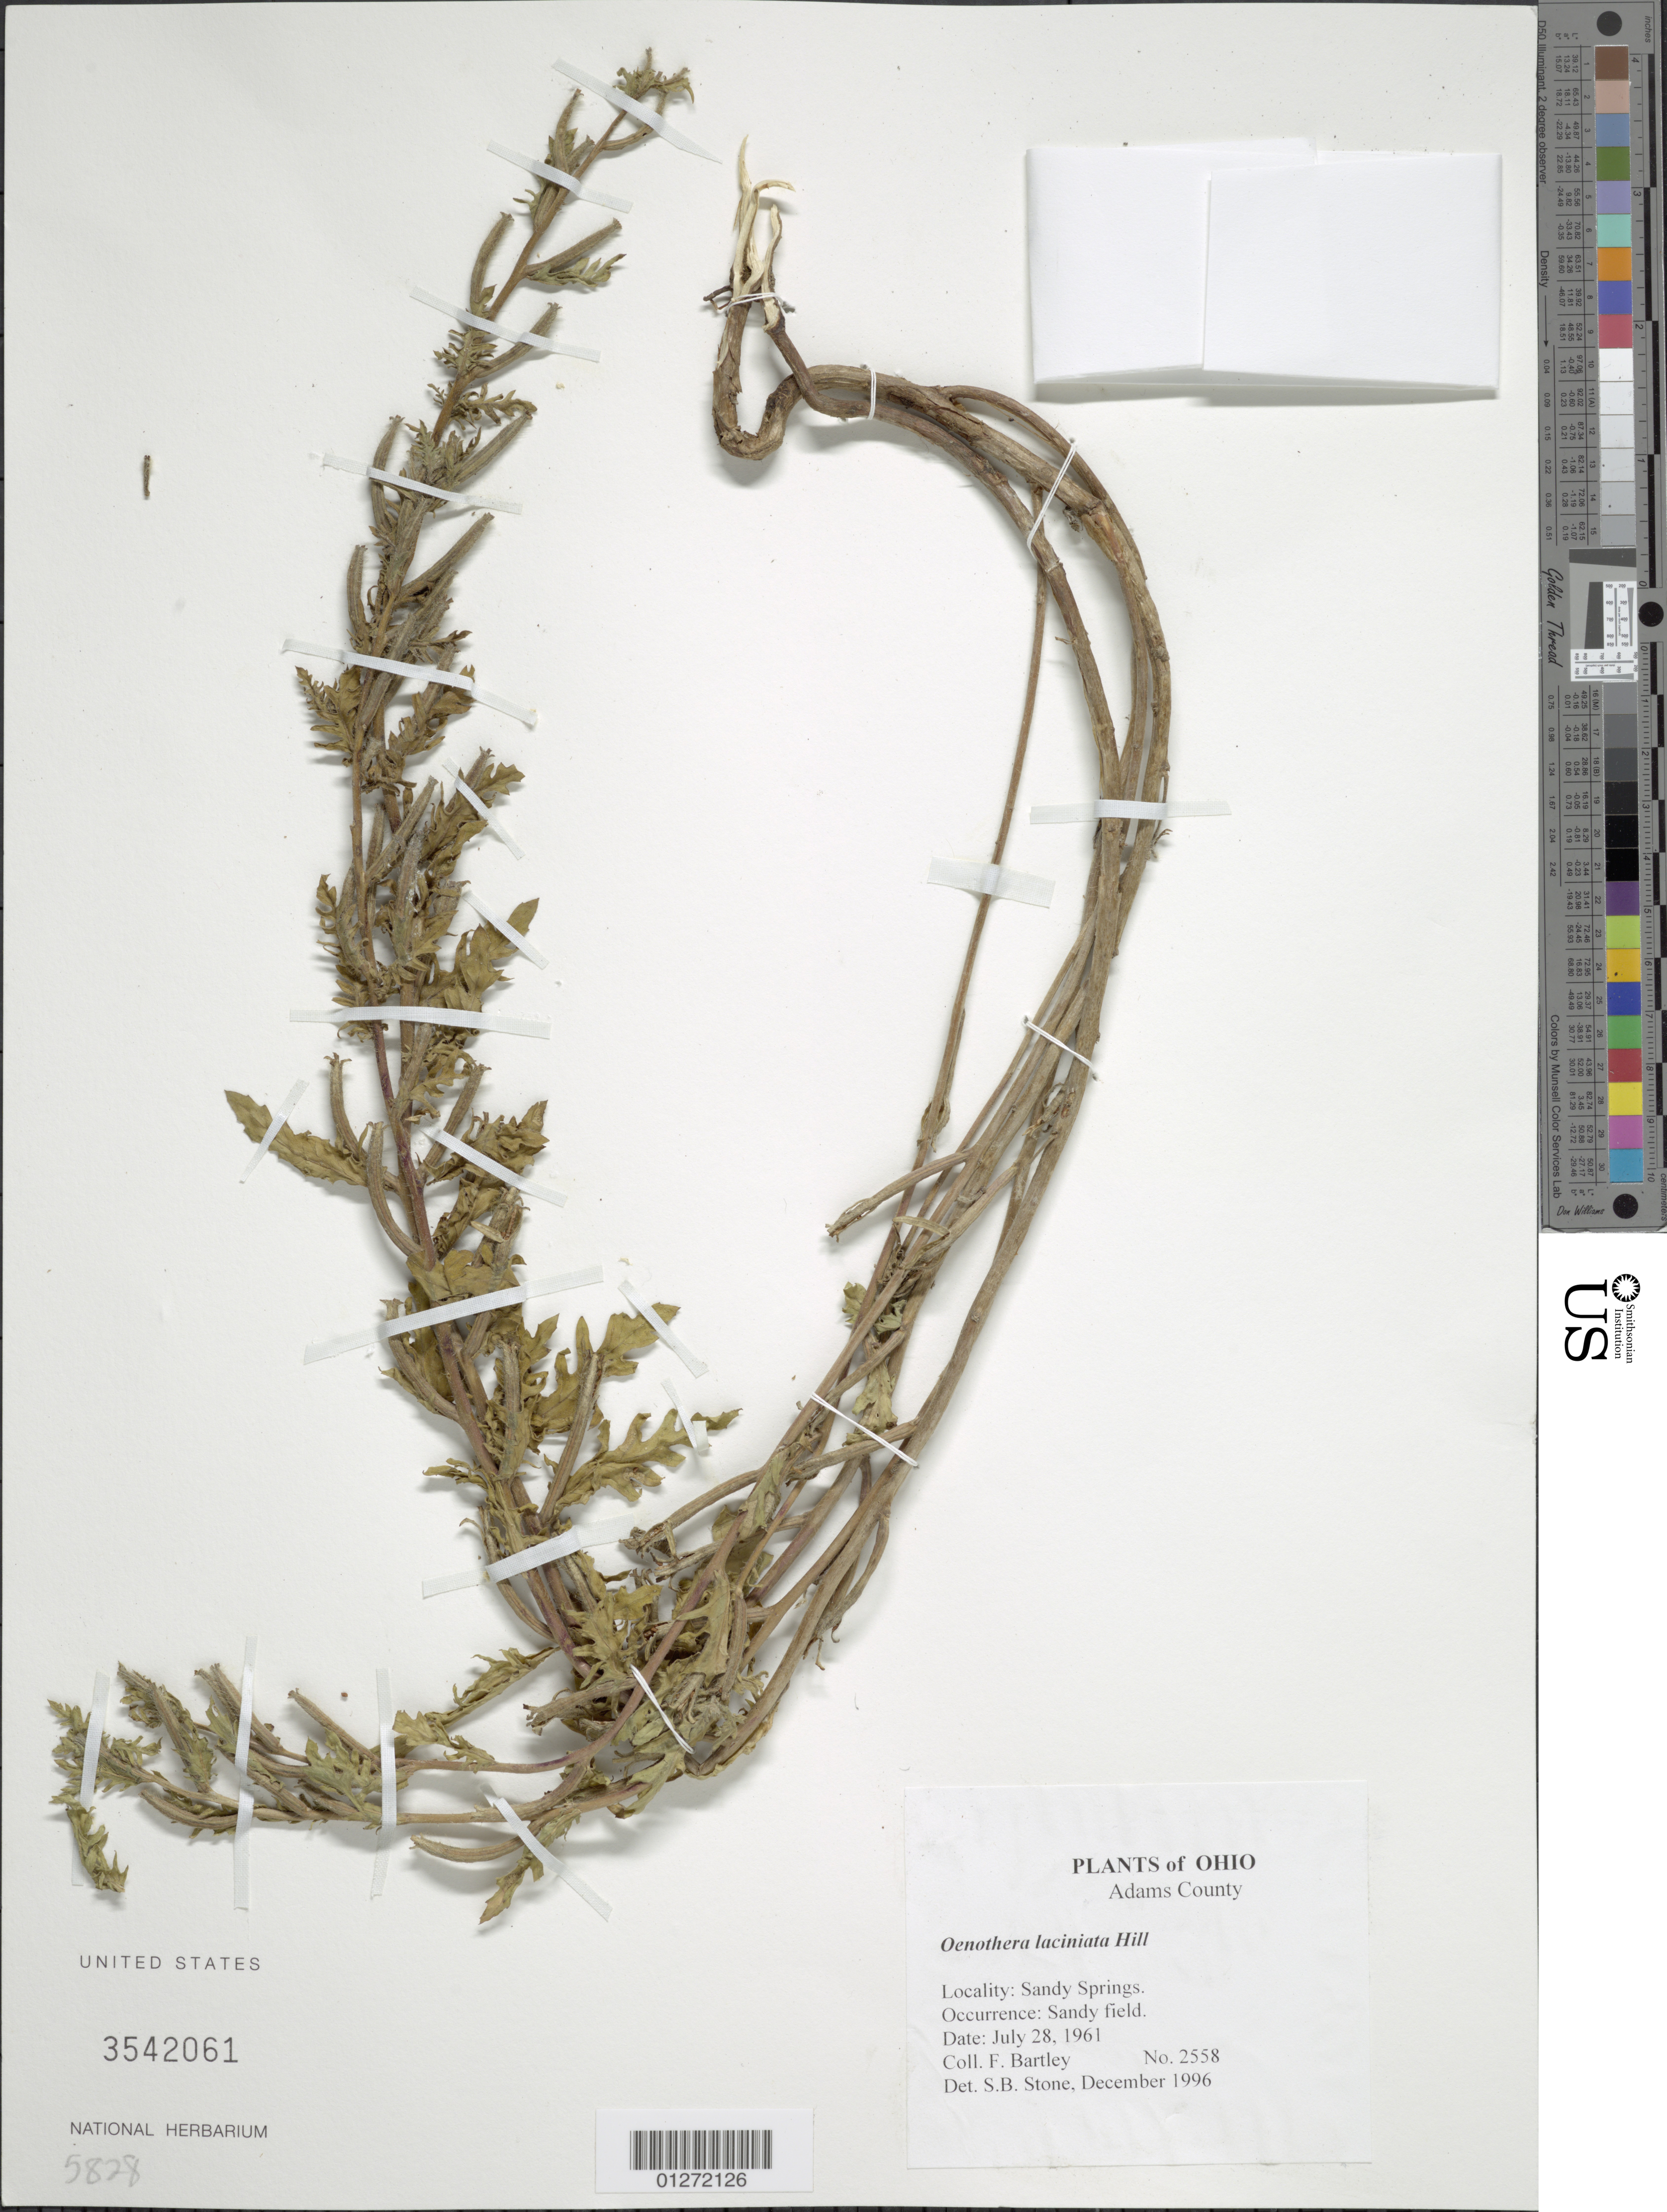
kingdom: Plantae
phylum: Tracheophyta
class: Magnoliopsida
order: Myrtales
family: Onagraceae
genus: Oenothera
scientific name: Oenothera laciniata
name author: Hill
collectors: F. Bartley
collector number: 2559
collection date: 1961-07-28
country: United States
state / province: Ohio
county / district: Adams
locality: Sandy Springs.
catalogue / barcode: US 3542061